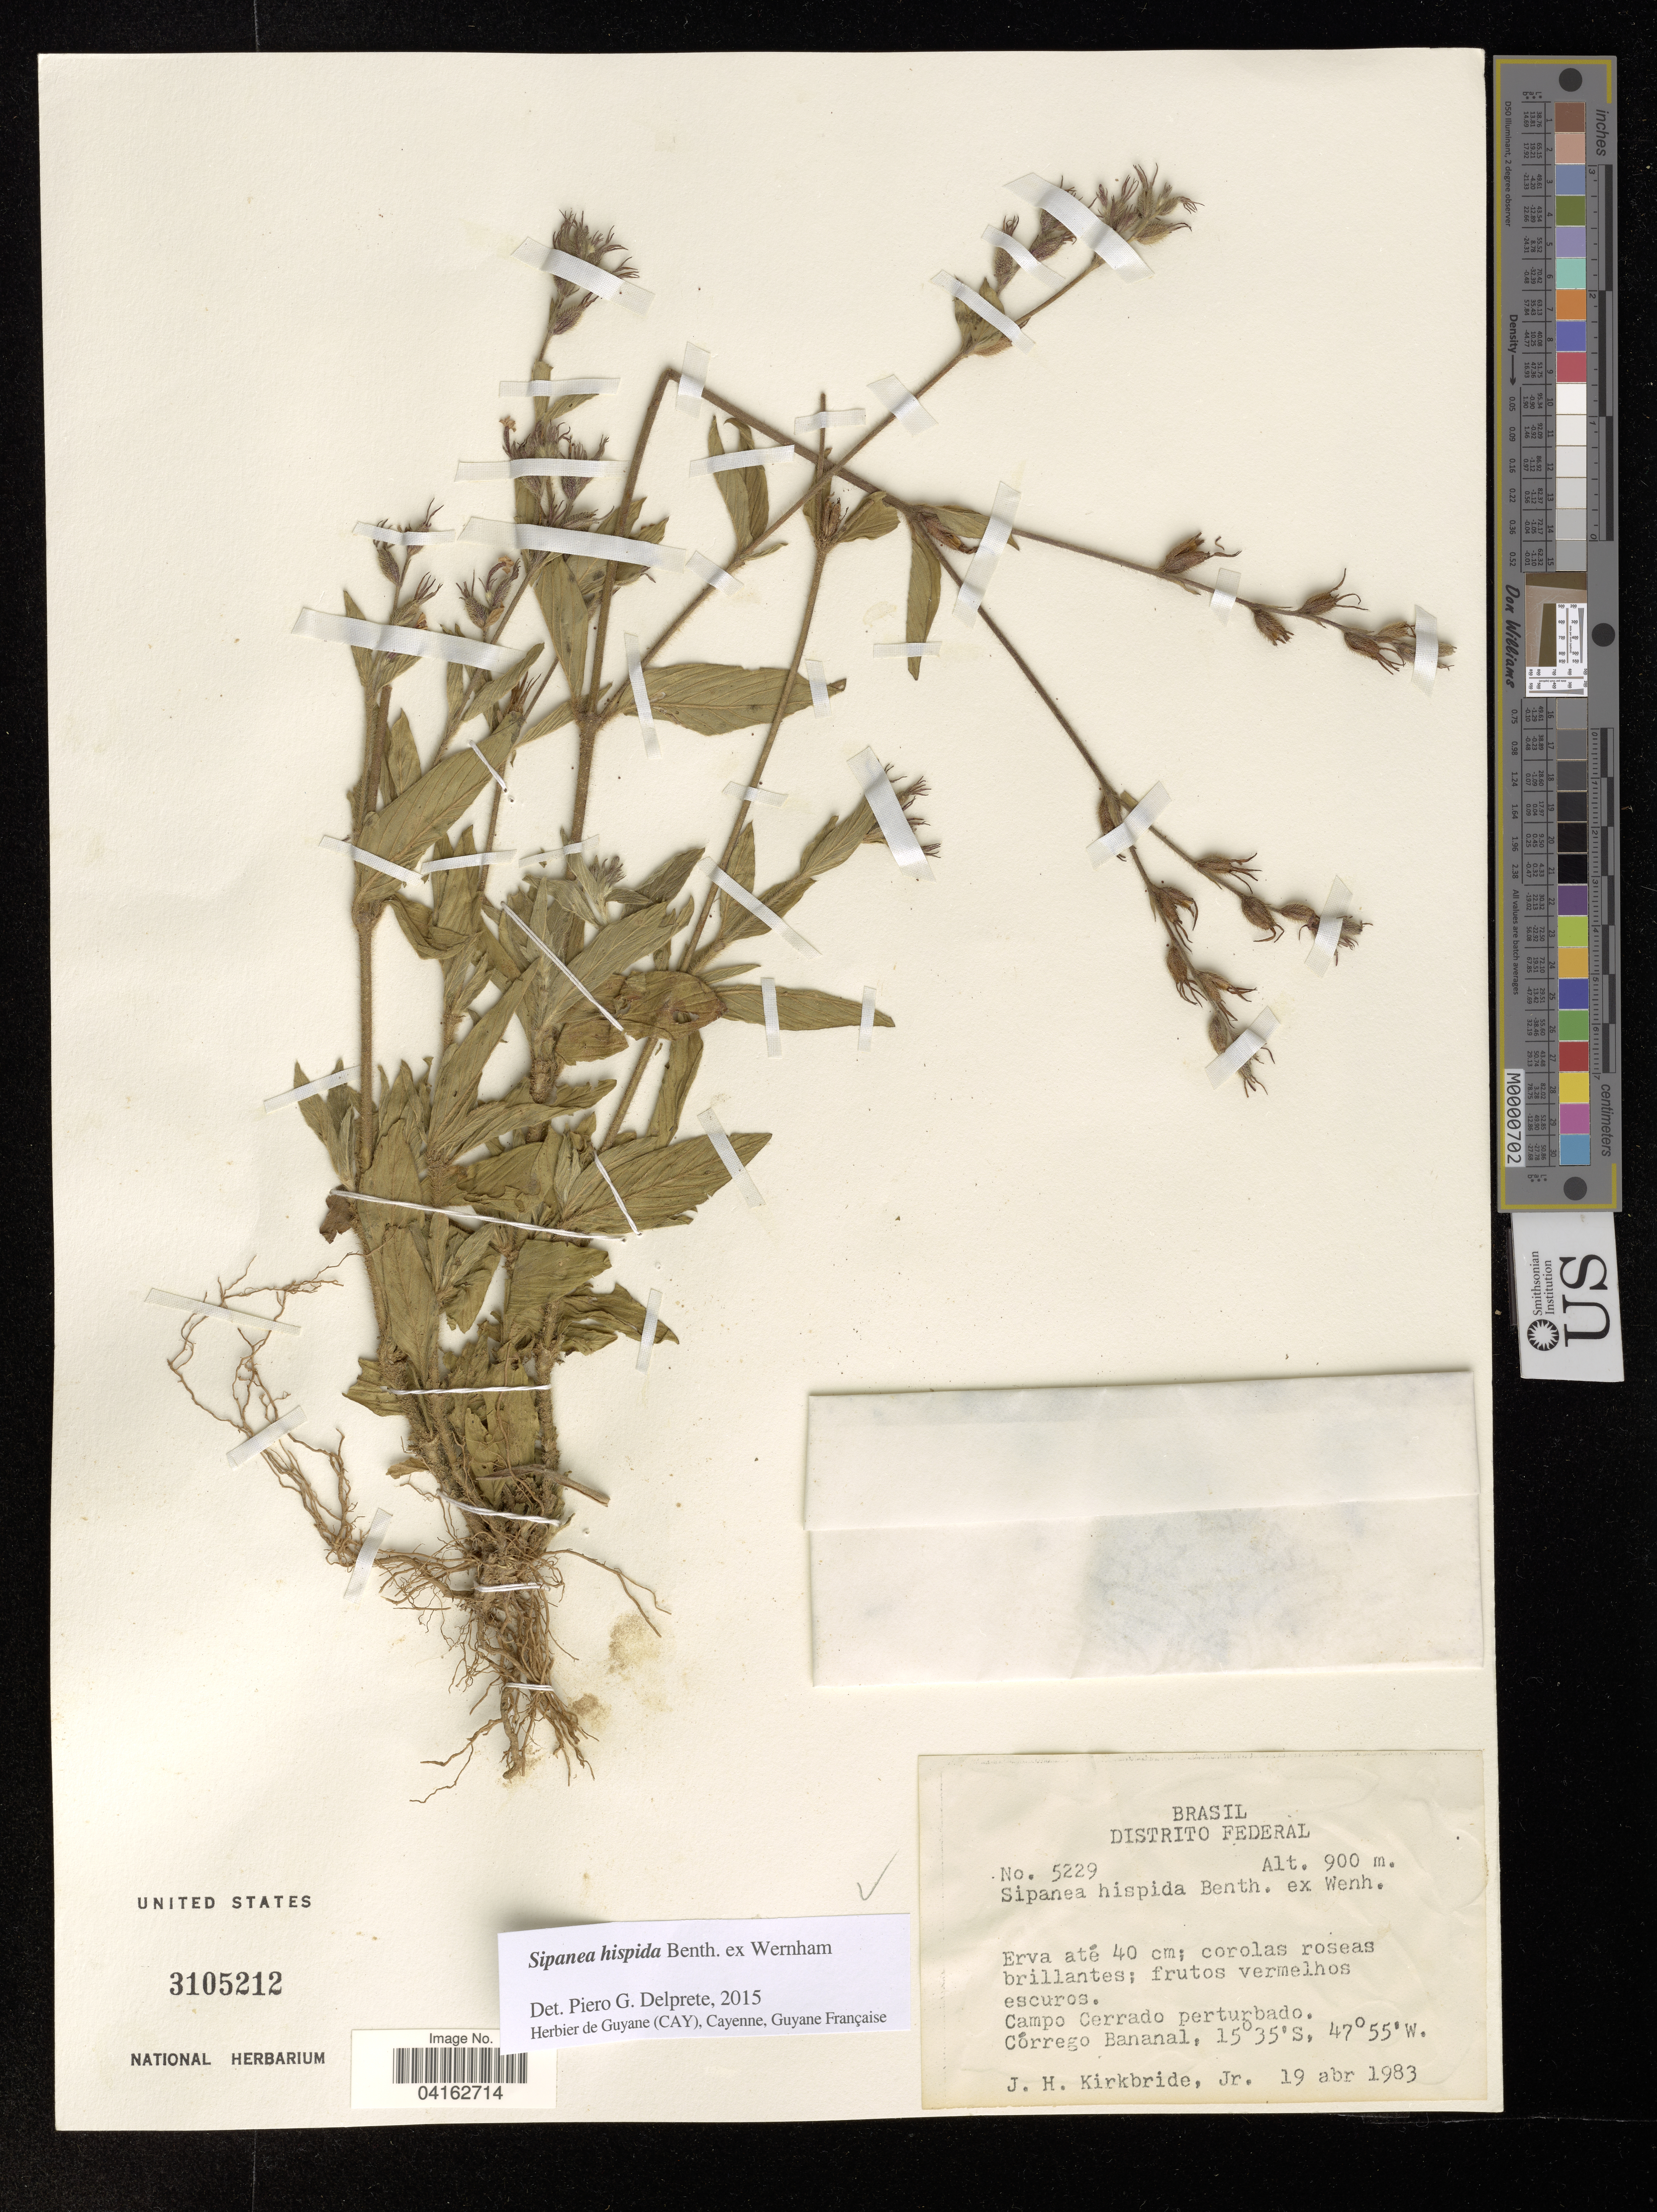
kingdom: Plantae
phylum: Tracheophyta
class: Magnoliopsida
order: Gentianales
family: Rubiaceae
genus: Sipanea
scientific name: Sipanea hispida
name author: Benth. ex Wernham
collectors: J. H. Kirkbride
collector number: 5229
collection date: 1983-04-19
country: Mexico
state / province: Distrito Federal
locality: Campo Cerrado perturbado. Córrego Bananal.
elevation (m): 900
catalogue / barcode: US 3105212